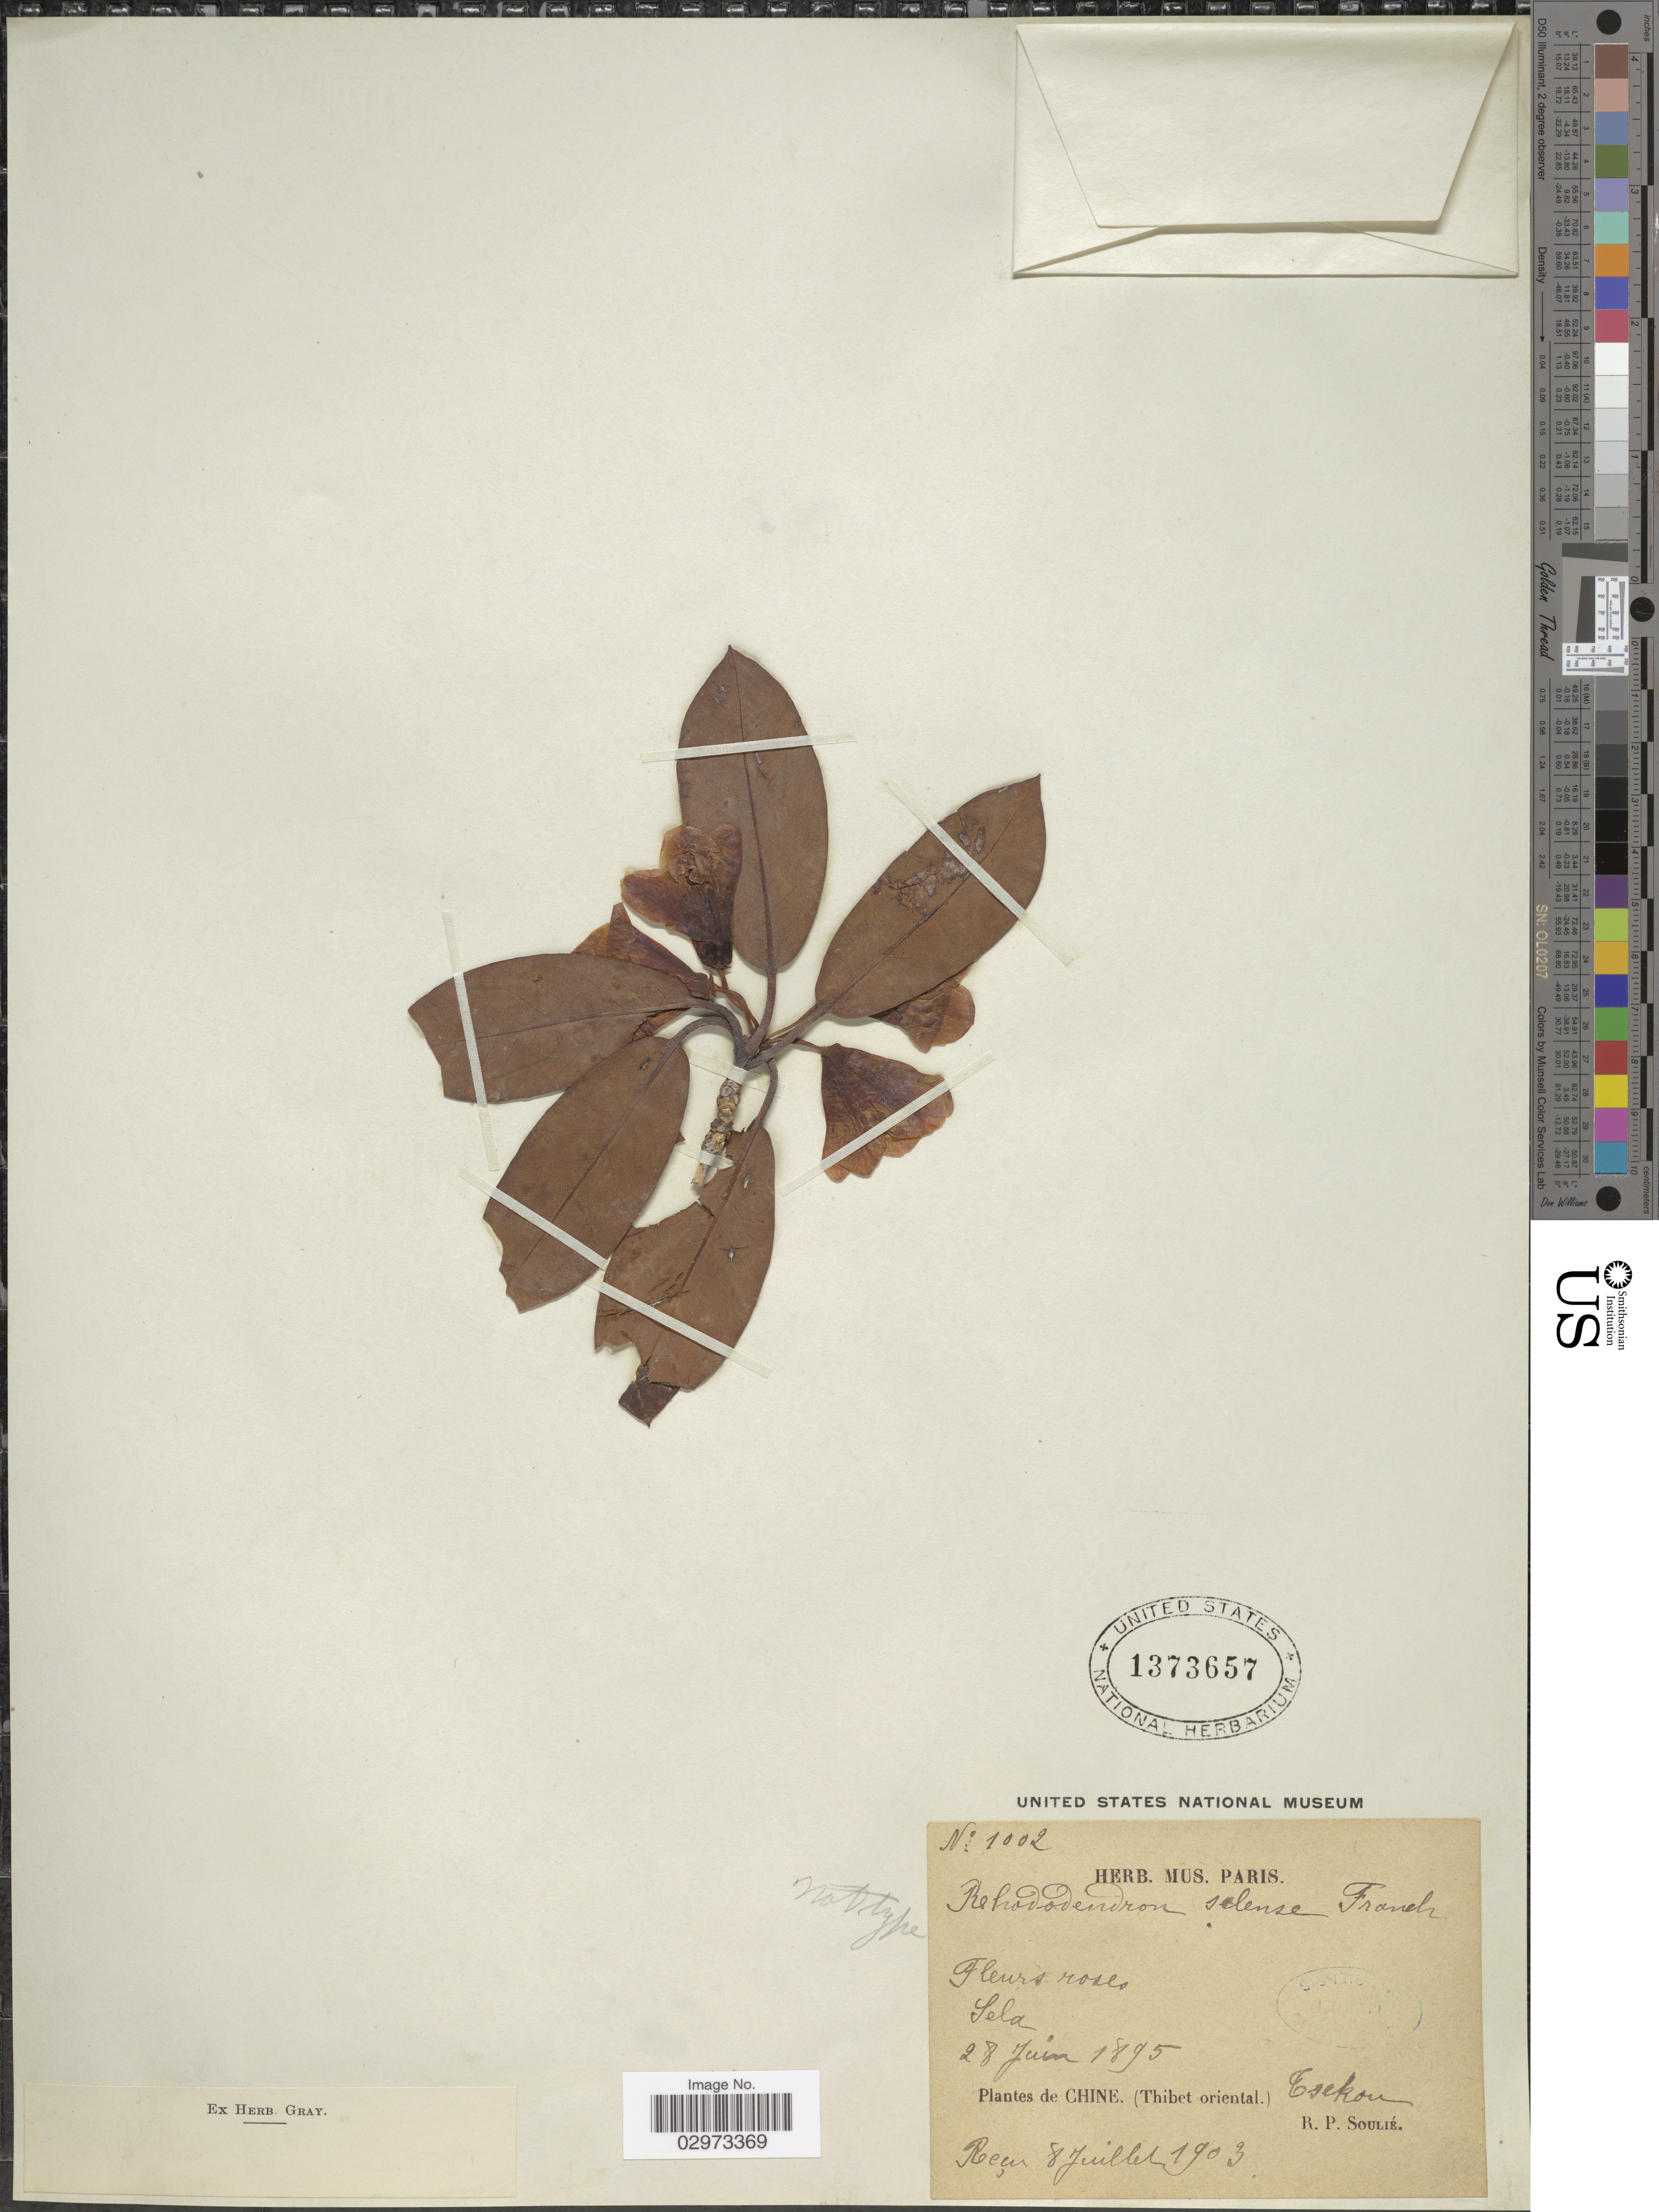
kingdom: Plantae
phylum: Tracheophyta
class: Magnoliopsida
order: Ericales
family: Ericaceae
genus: Rhododendron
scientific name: Rhododendron selense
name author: Franch.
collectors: R. Soulié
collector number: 1002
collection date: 1895-06-28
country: China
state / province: Xizang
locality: Chine. (Thibet oriental). Esekou [interpreted].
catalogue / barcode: US 1373657